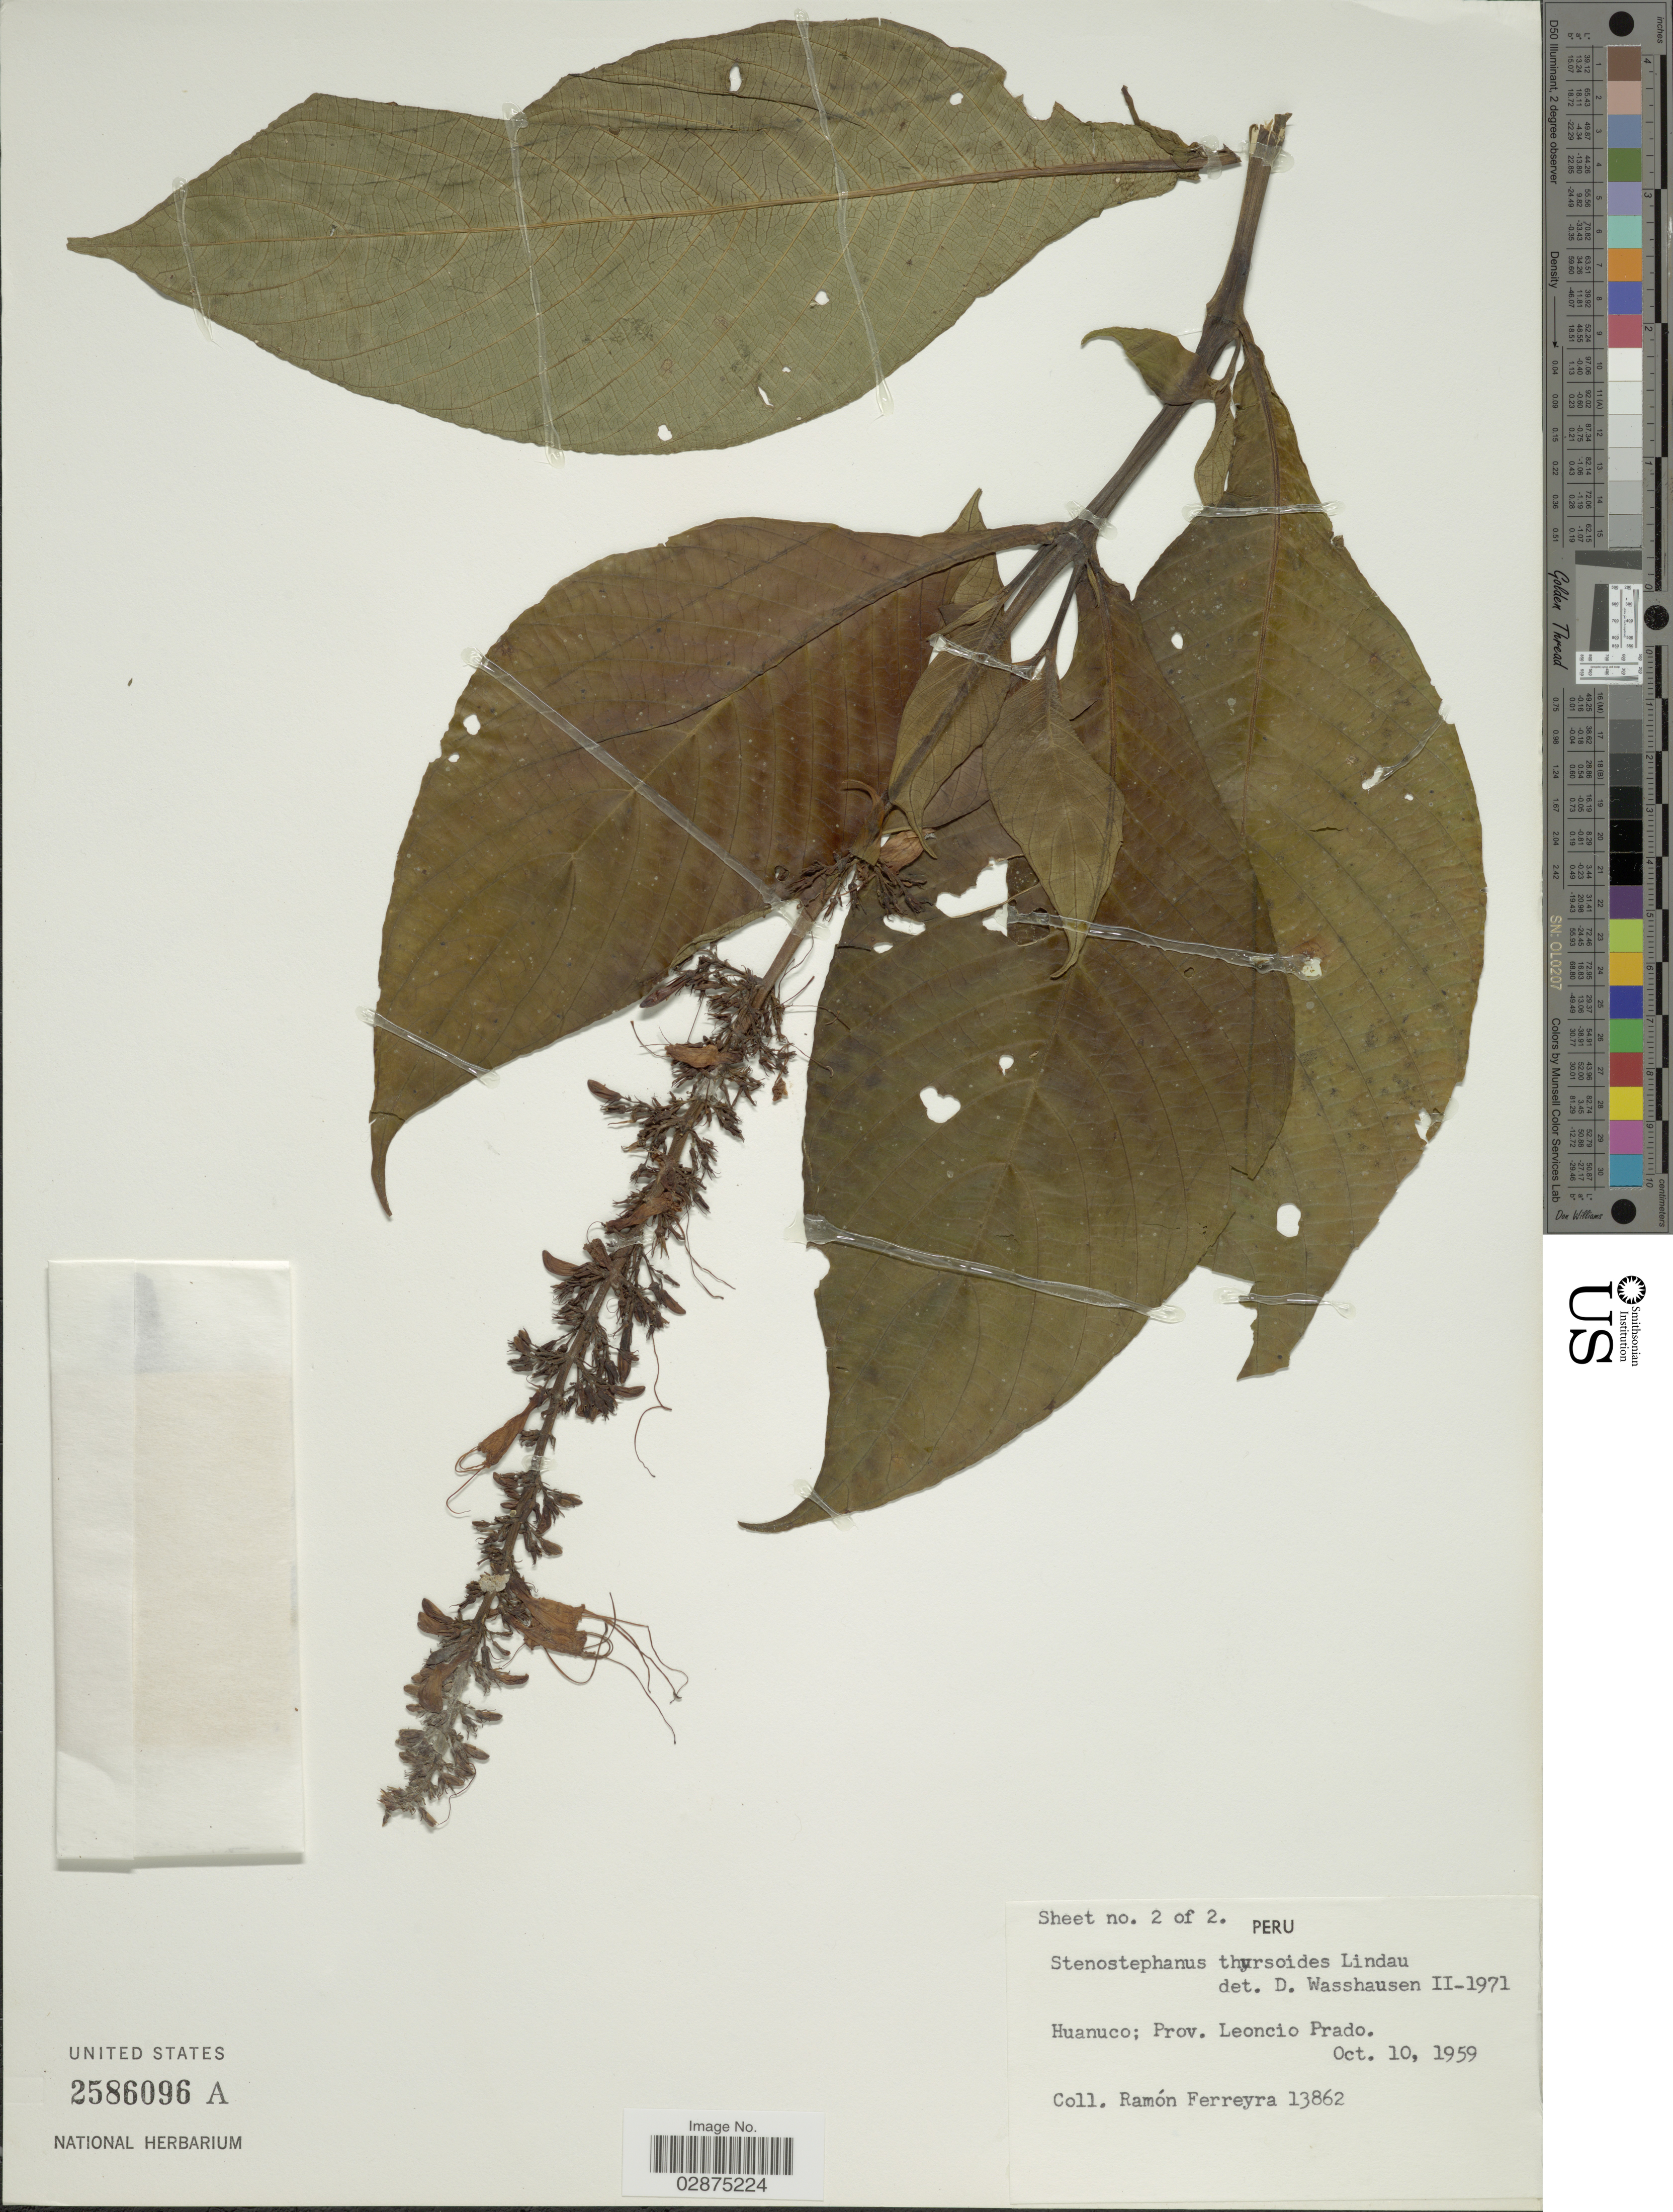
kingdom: Plantae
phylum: Tracheophyta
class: Magnoliopsida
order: Lamiales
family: Acanthaceae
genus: Stenostephanus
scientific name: Stenostephanus longistaminus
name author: (Ruiz & Pav.) V.M. Baum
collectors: R. A. Ferreyra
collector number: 13862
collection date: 1959-10-10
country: Peru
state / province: Huánuco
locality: Prov. Leoncio Prado.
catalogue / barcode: US 2586096A